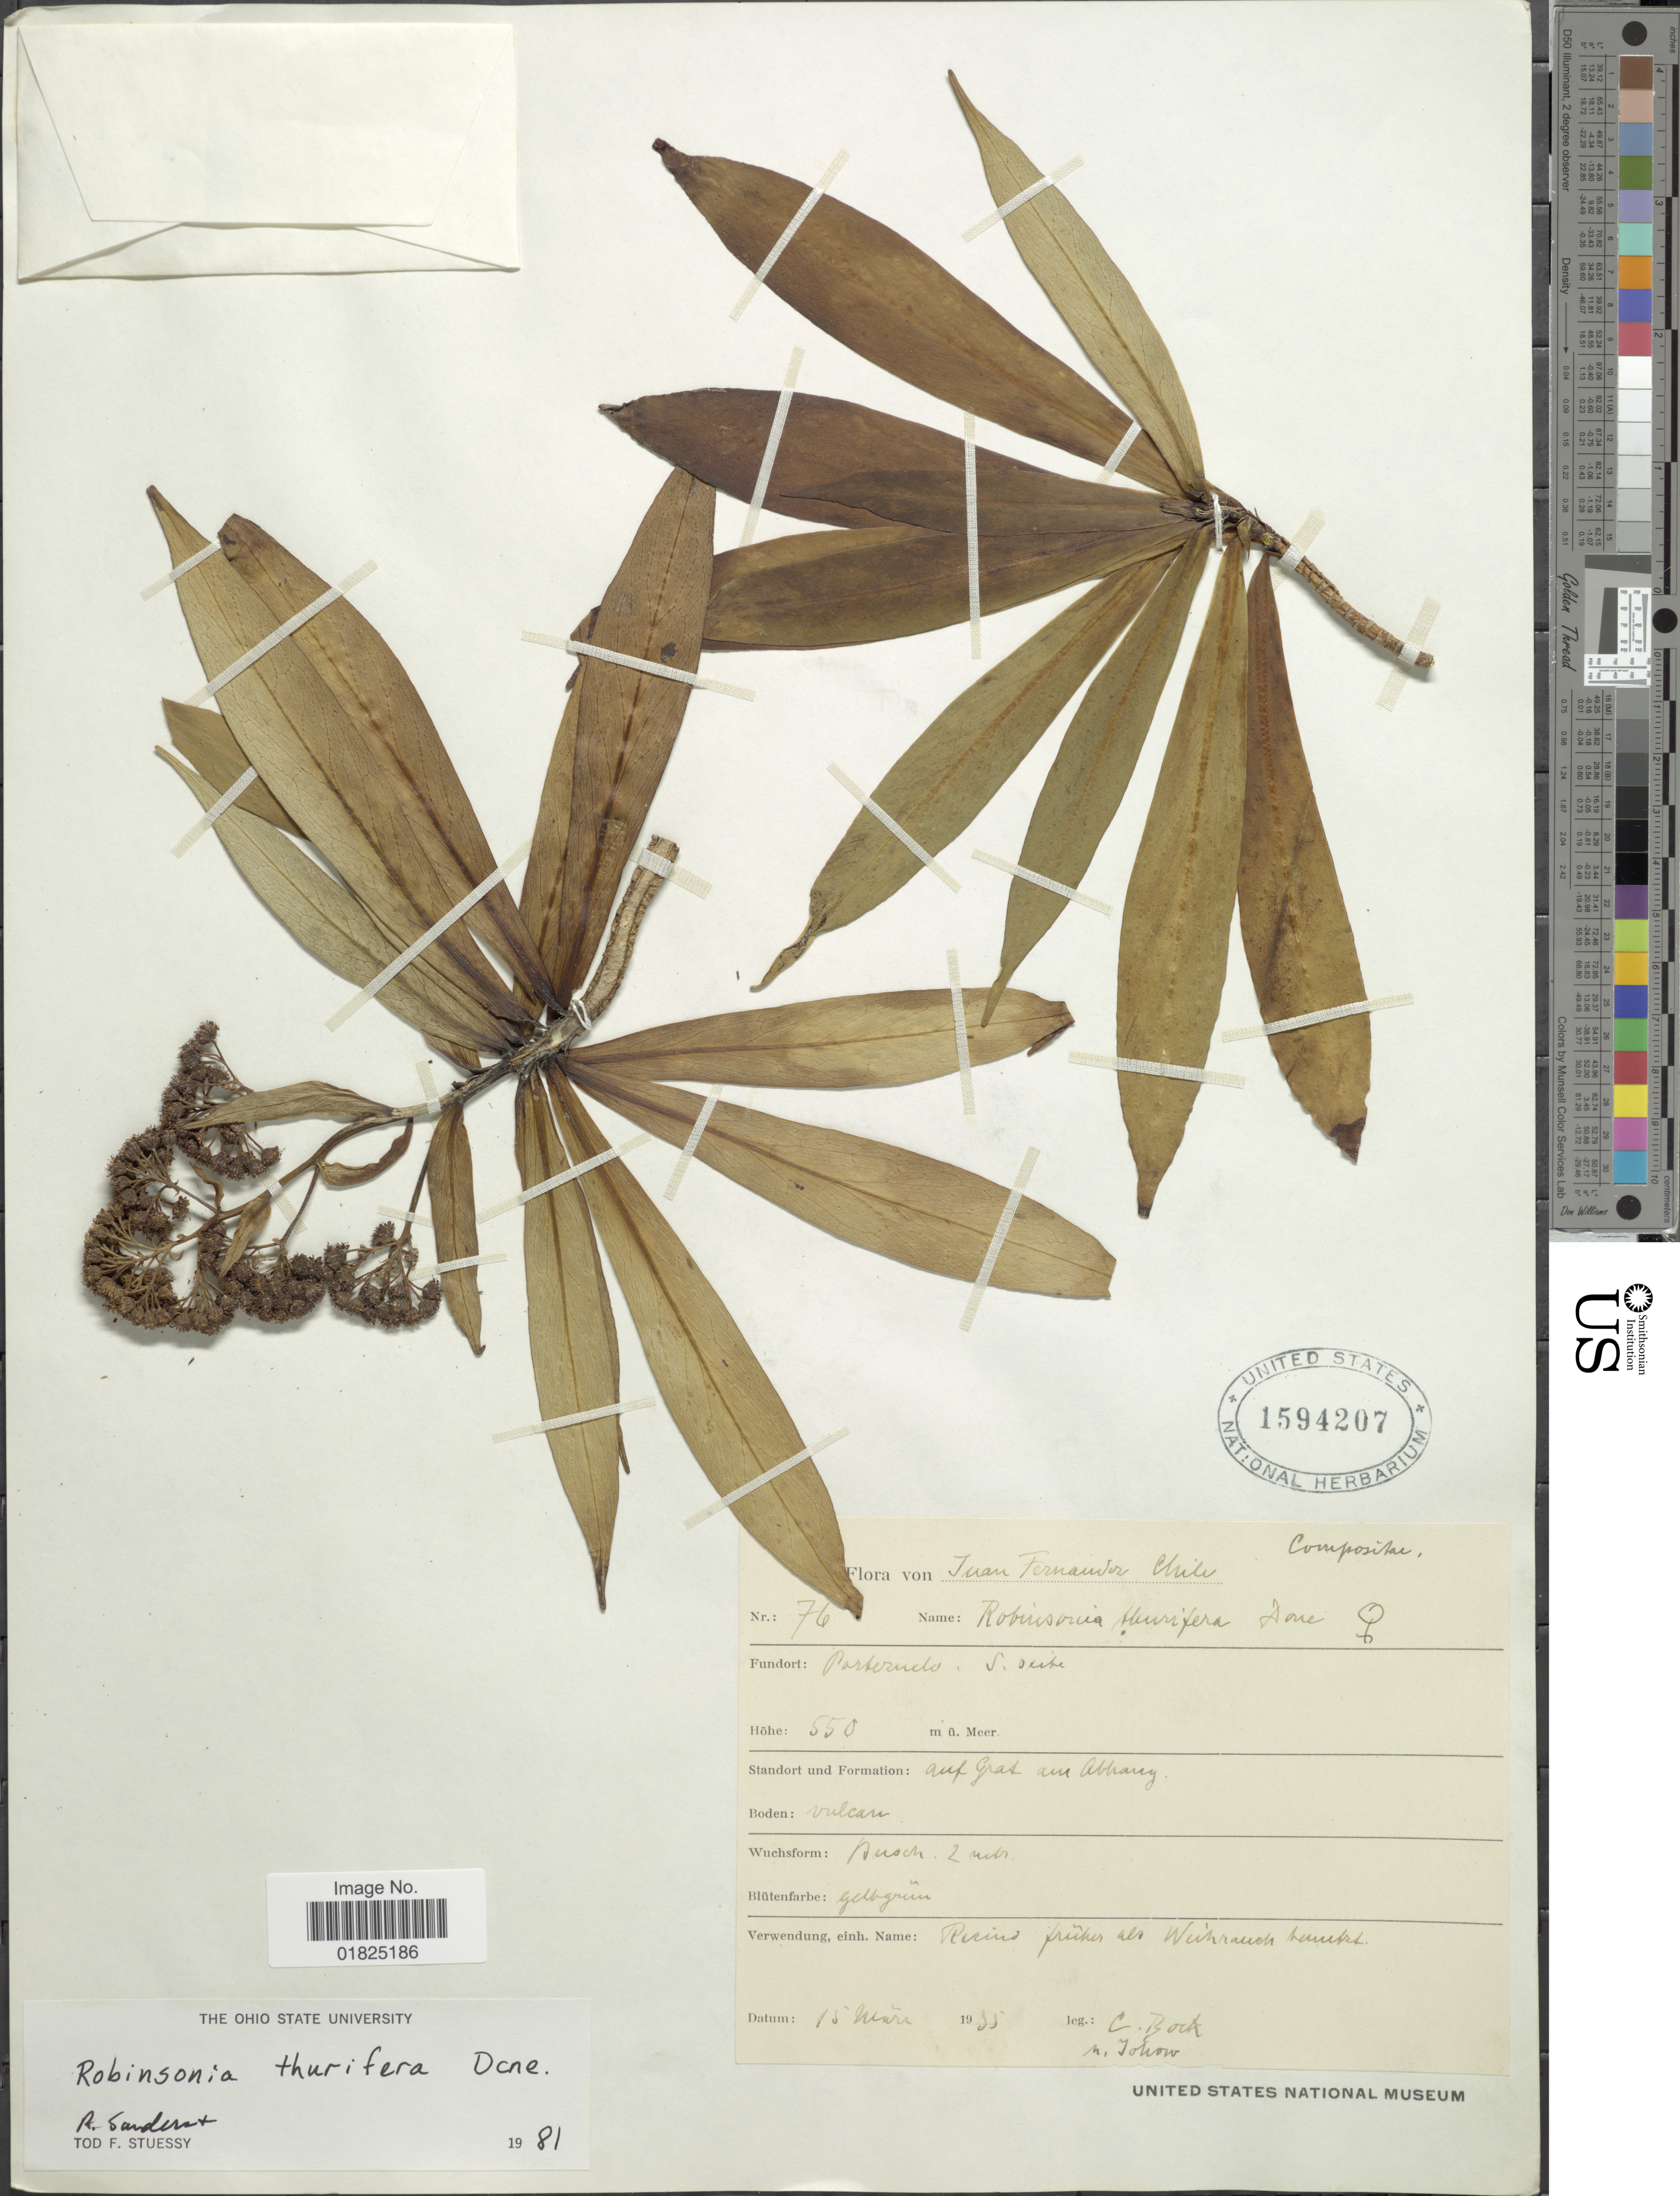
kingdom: Plantae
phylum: Tracheophyta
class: Magnoliopsida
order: Asterales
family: Asteraceae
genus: Robinsonia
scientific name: Robinsonia thurifera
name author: Decne.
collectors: C. Bock & F. R. Johow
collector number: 76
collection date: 1934-03-15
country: Chile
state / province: Valparaíso (V)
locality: Juan Fernandez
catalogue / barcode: US 1594207